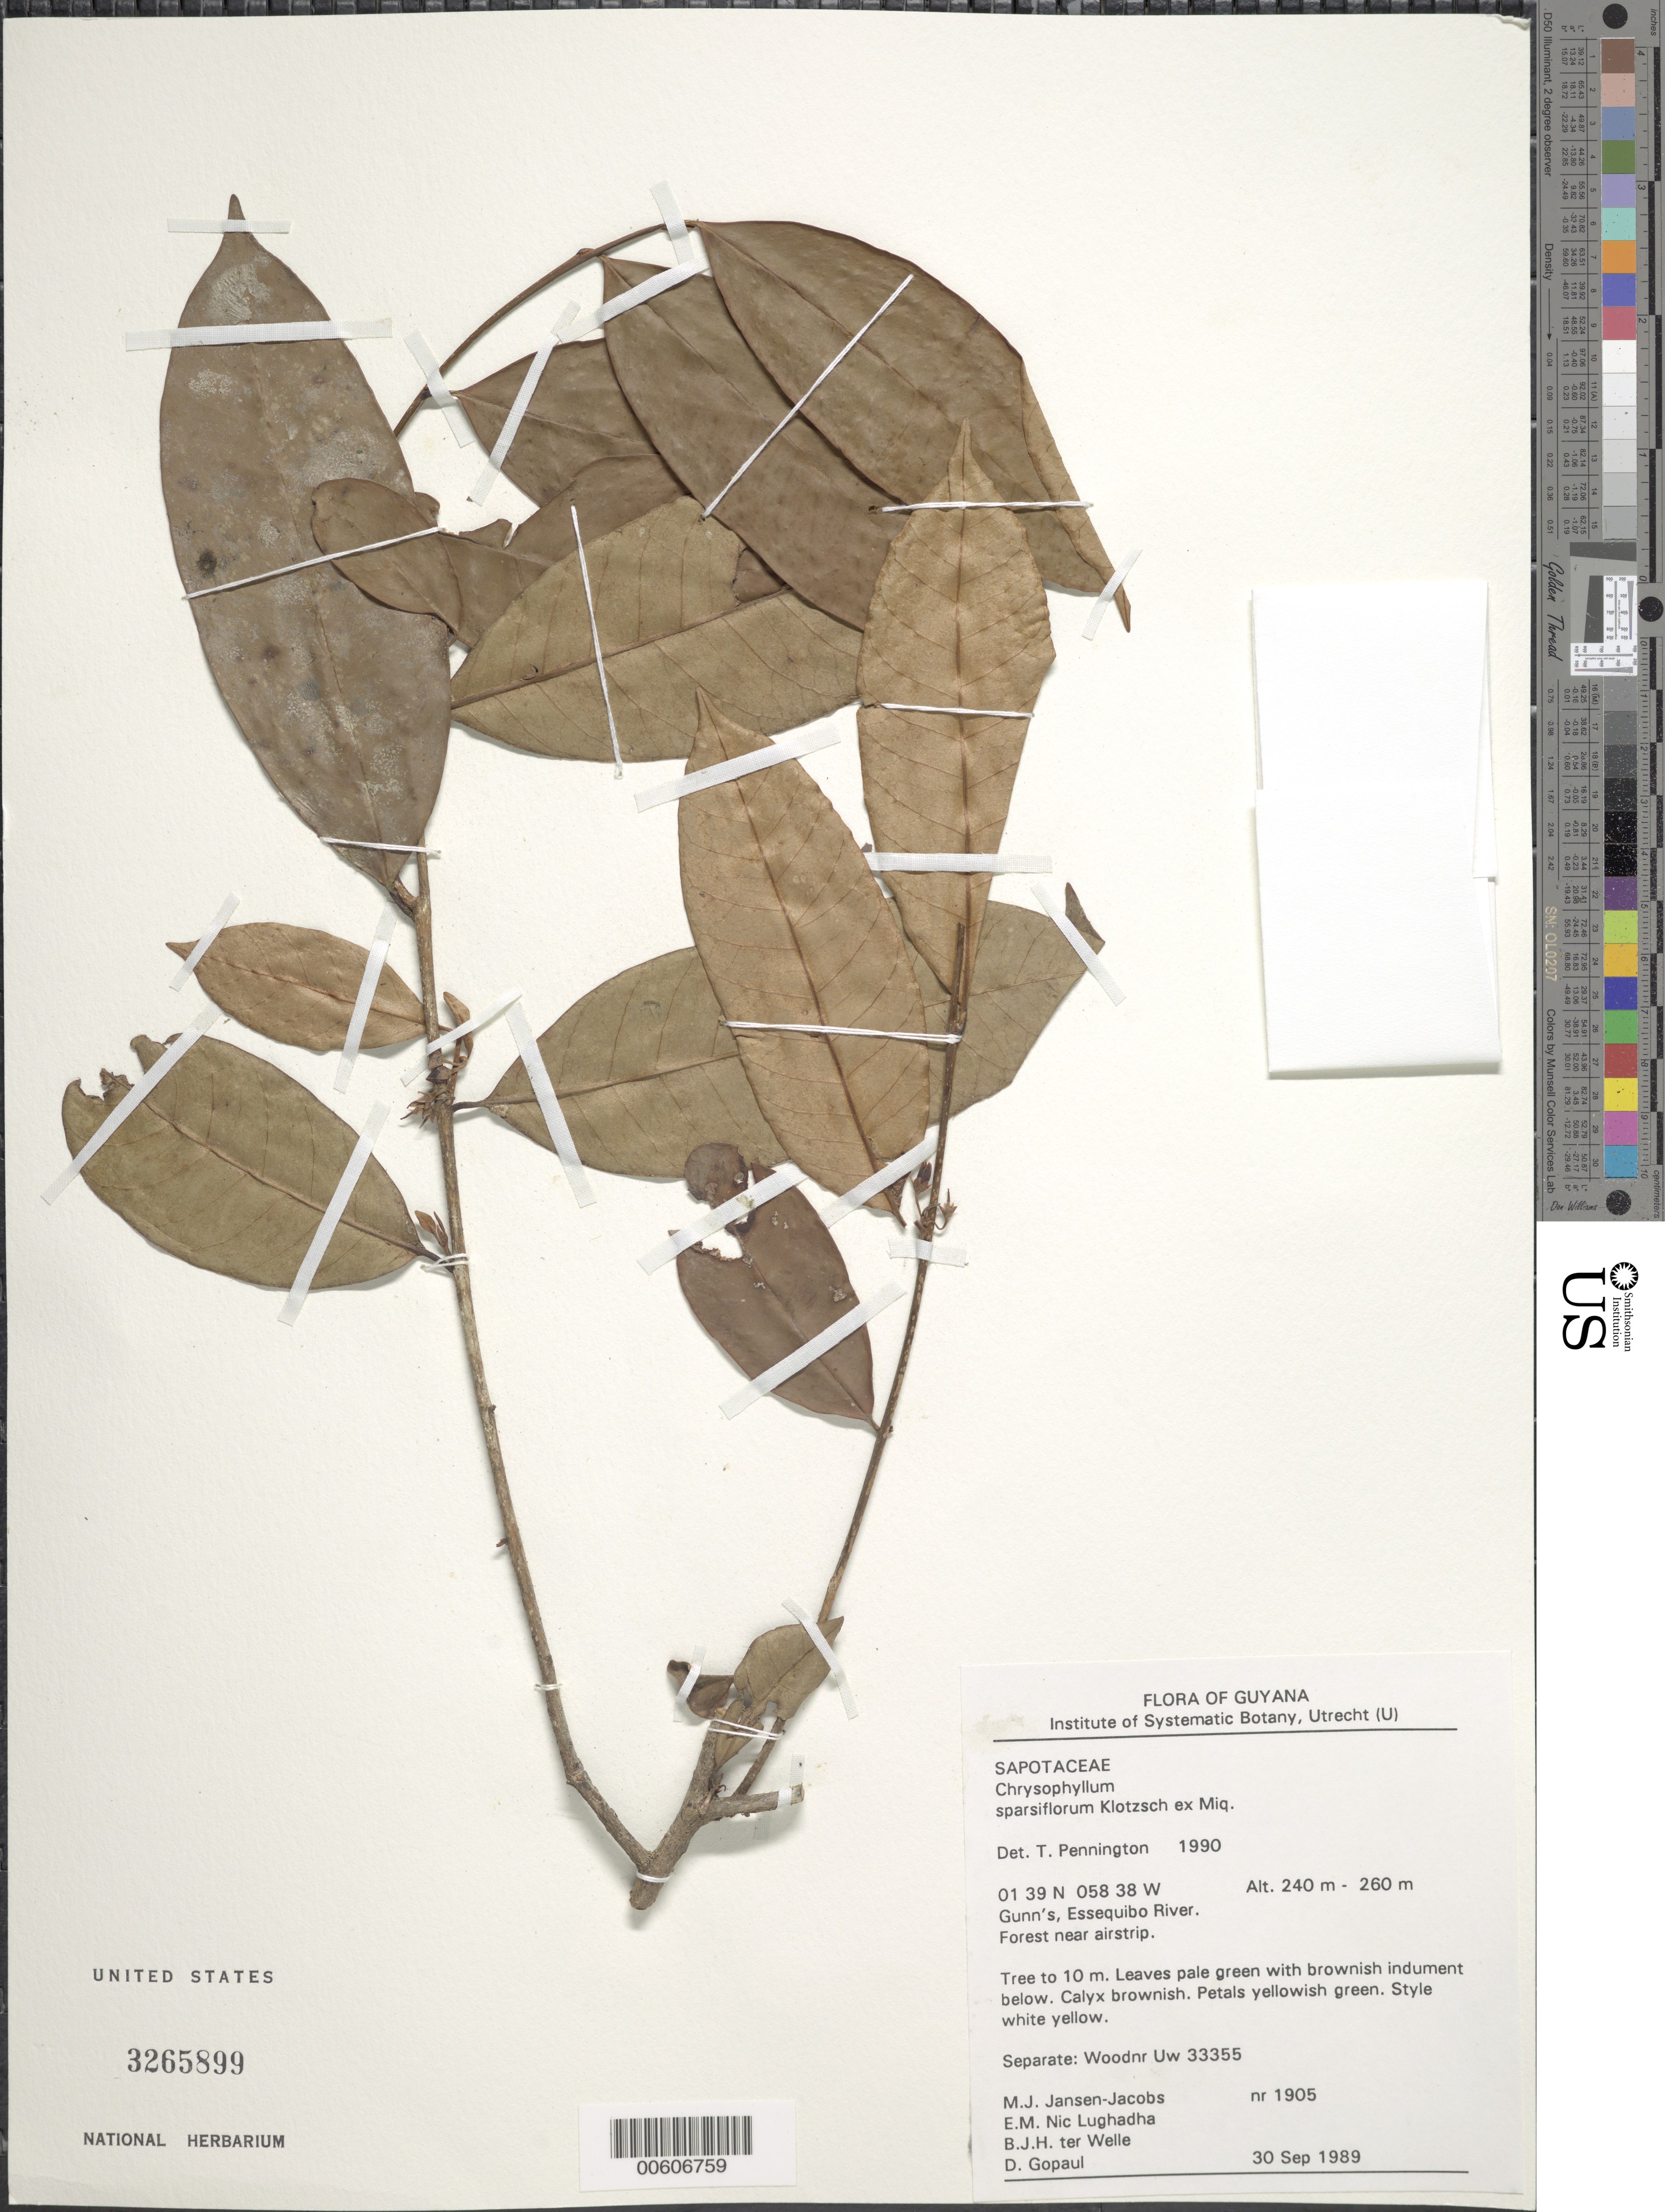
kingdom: Plantae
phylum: Tracheophyta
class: Magnoliopsida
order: Ericales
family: Sapotaceae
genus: Chrysophyllum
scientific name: Chrysophyllum sparsiflorum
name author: Klotzsch ex Miq.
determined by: Pennington, T. D., (K)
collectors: M. J. Jansen-Jacobs, E. Nic Lughadha, B. Welle & D. Gopaul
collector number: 1905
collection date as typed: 30-Sep-89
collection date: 1989-09-30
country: Guyana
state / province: U. Takutu-U. Essequibo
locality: Gunn's, Essequibo River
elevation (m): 240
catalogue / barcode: US 3265899